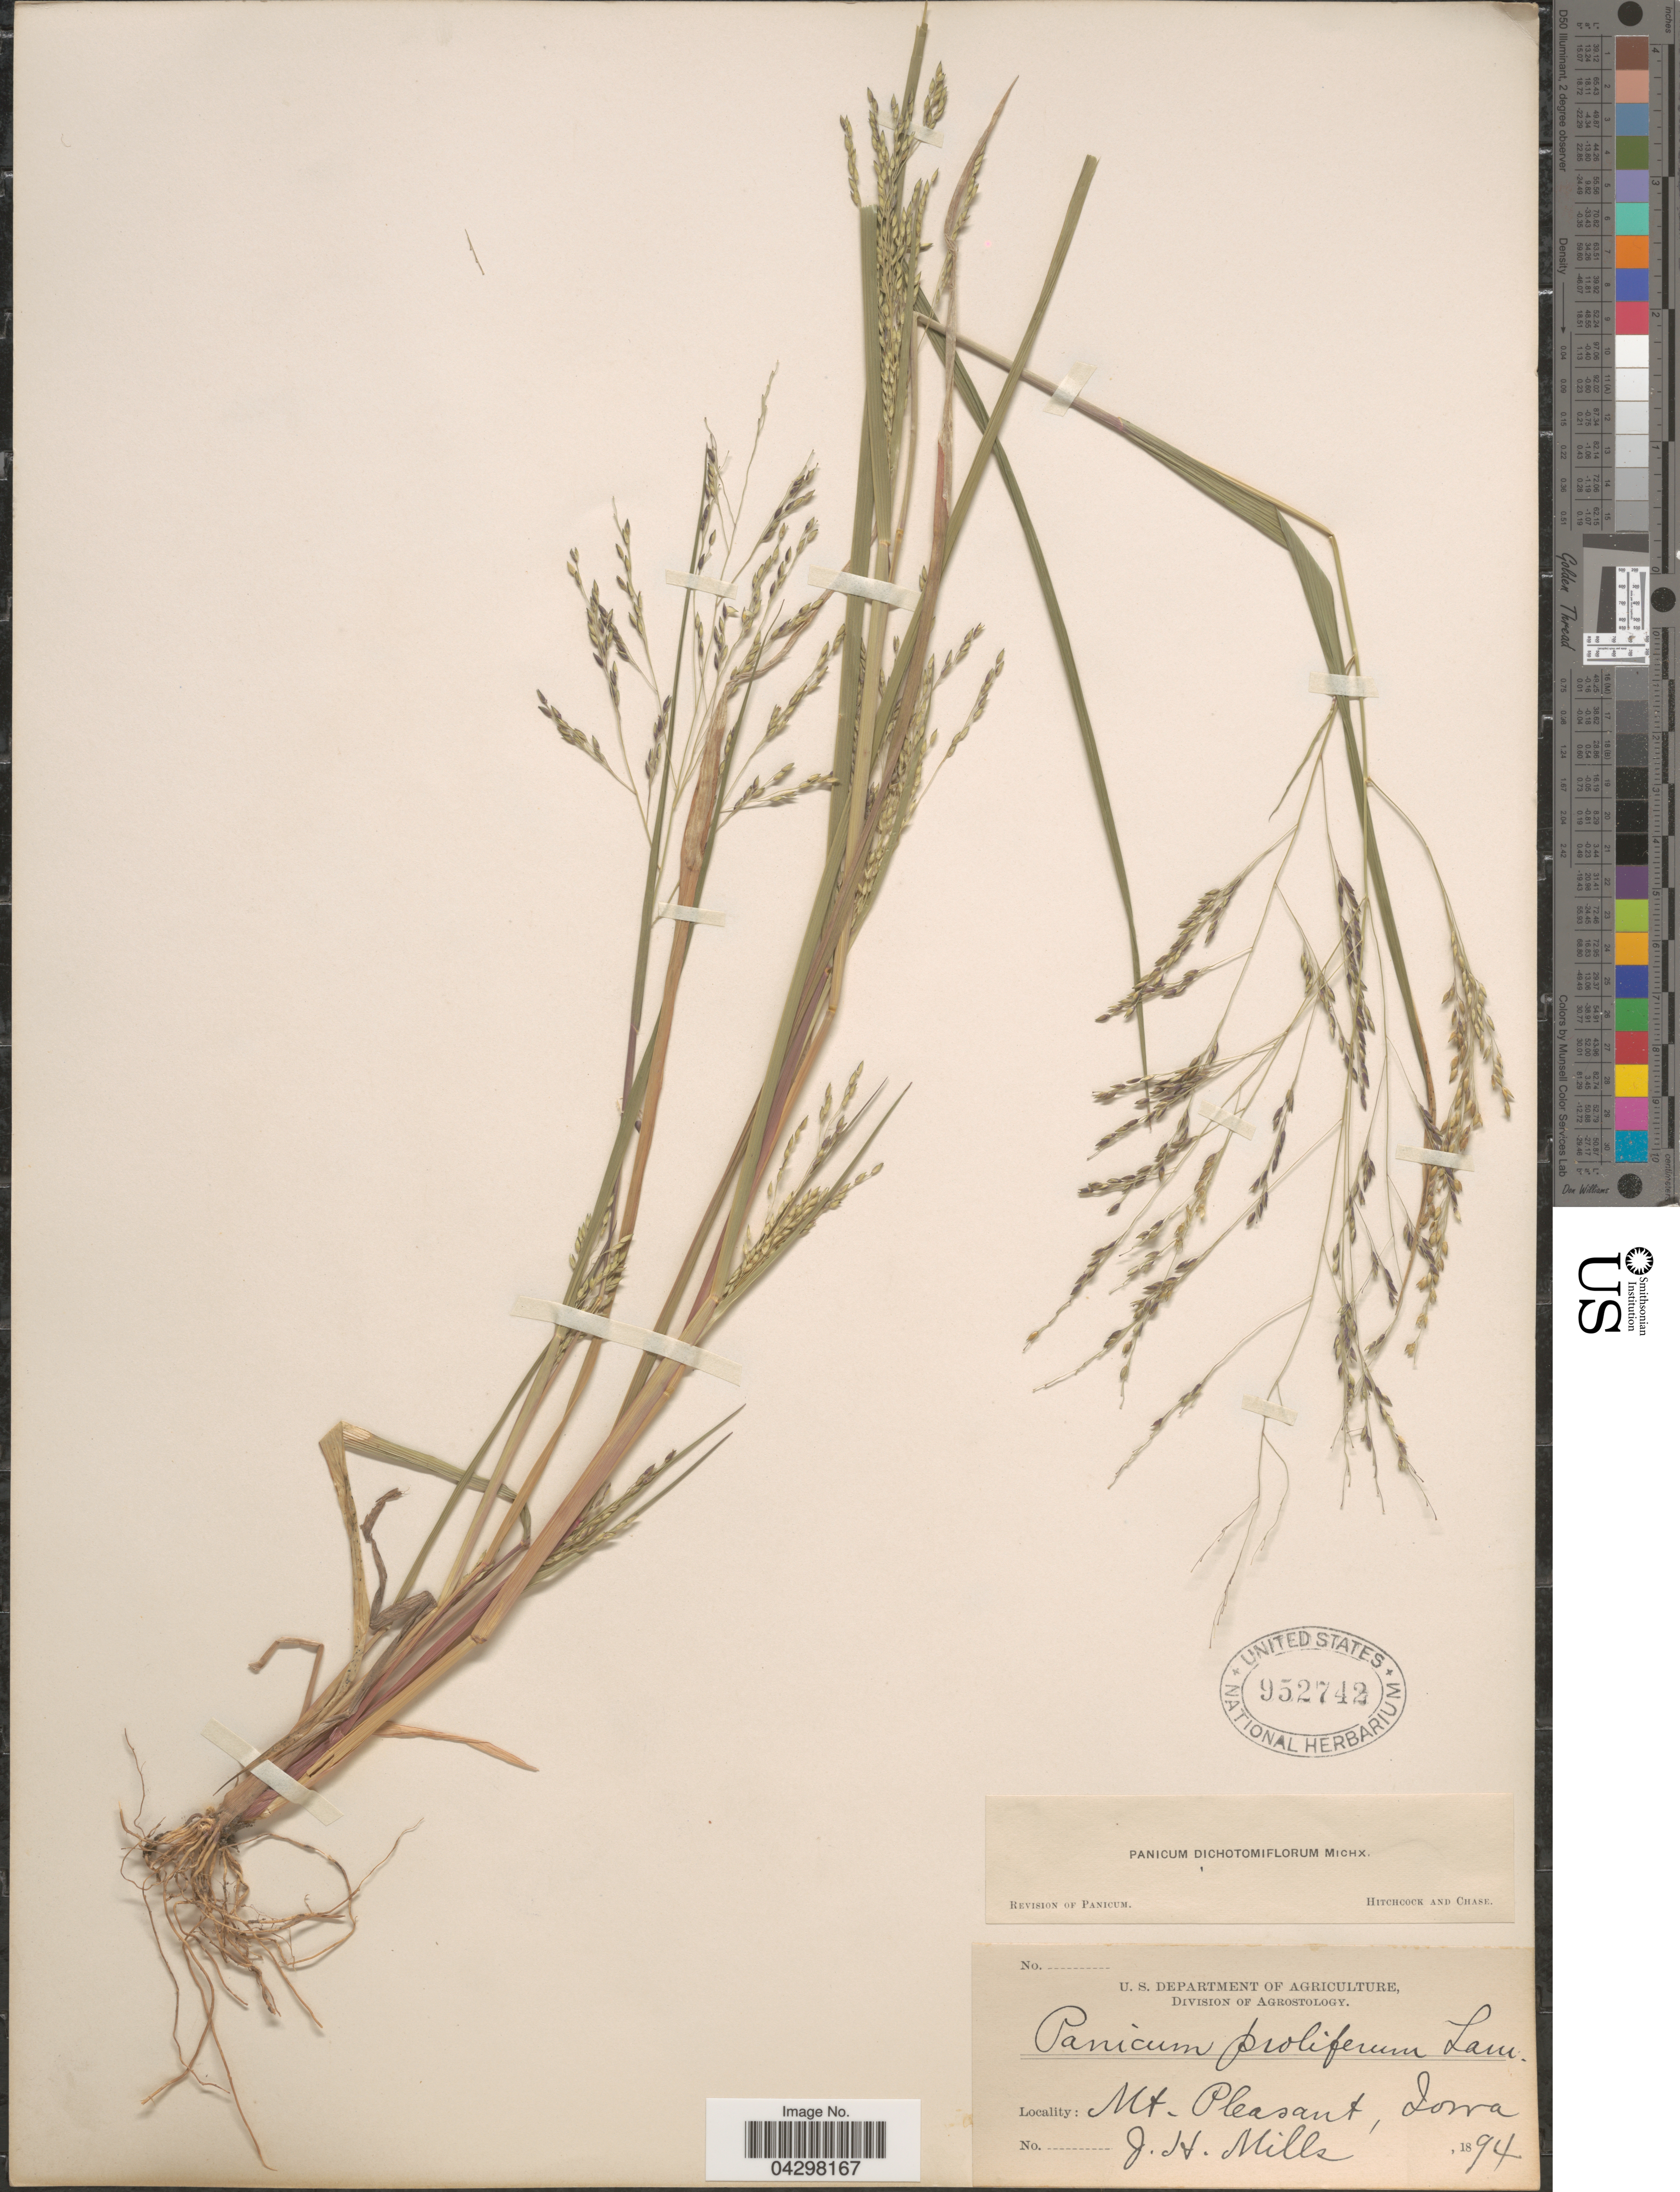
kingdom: Plantae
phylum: Tracheophyta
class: Liliopsida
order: Poales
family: Poaceae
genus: Panicum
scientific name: Panicum dichotomiflorum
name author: Michx.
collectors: J. Mills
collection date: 1894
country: United States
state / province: Iowa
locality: Mt. Pleasant.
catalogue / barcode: US 952742